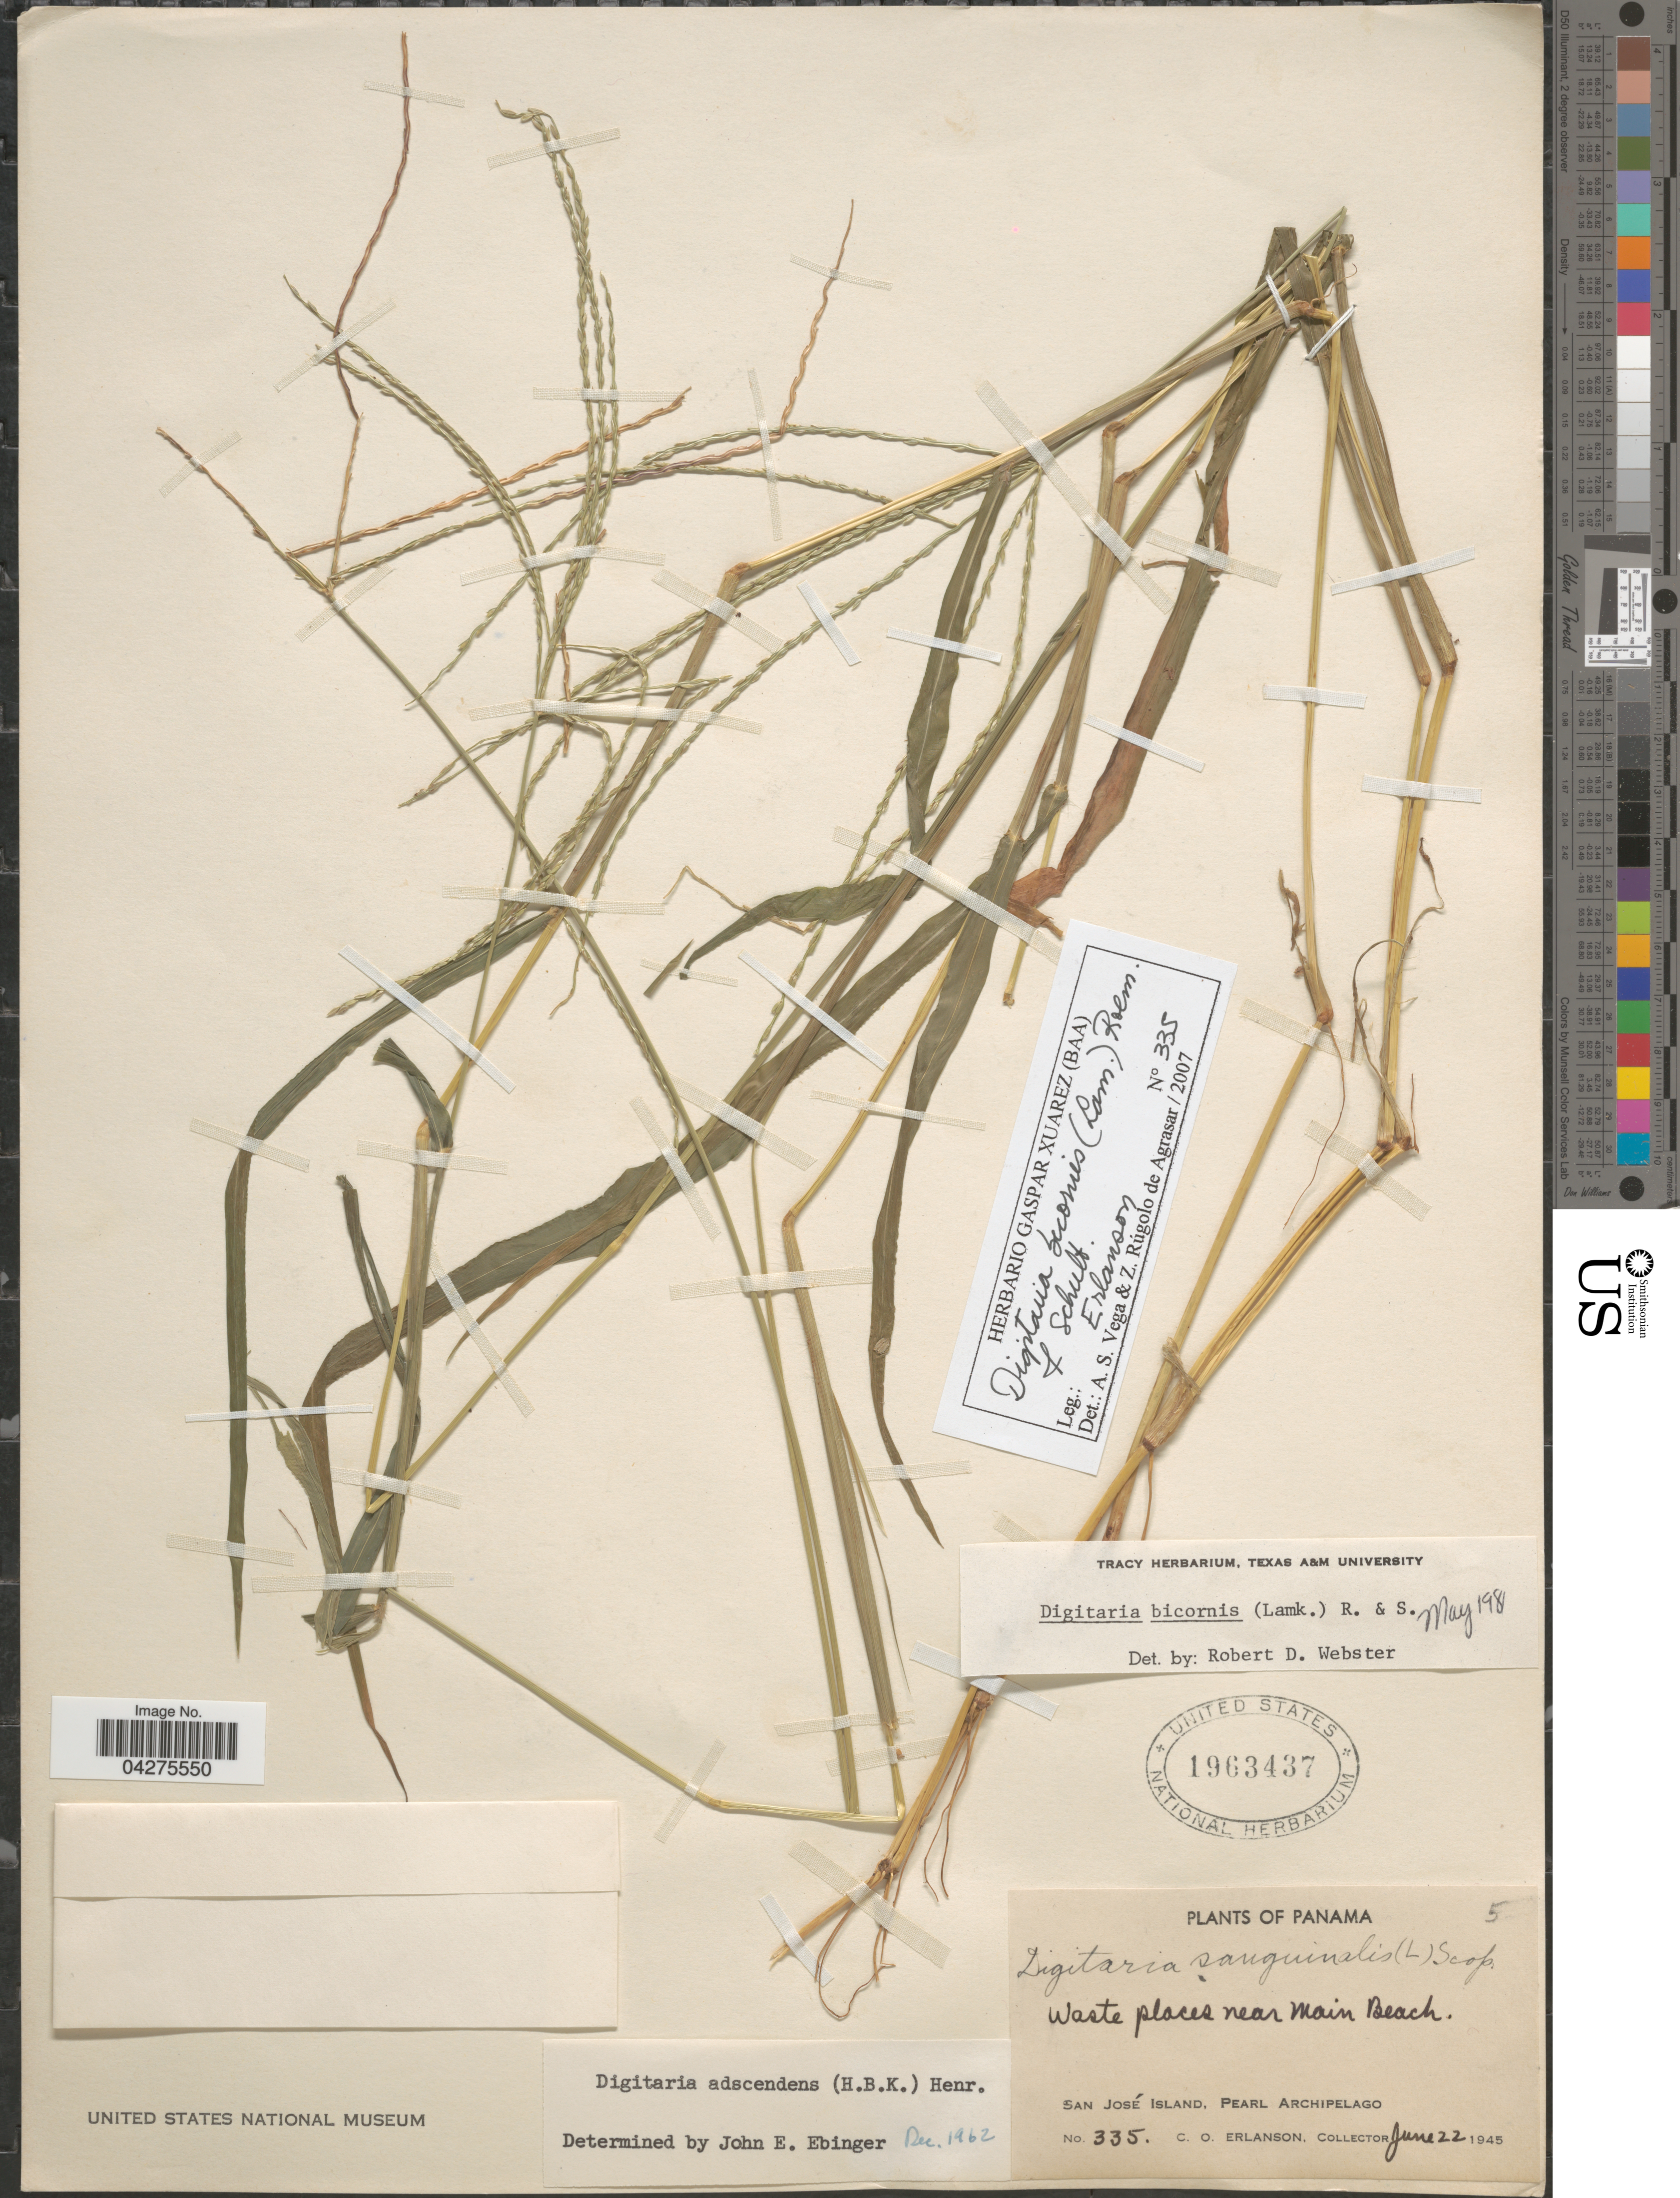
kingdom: Plantae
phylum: Tracheophyta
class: Liliopsida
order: Poales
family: Poaceae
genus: Digitaria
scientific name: Digitaria bicornis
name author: (Lam.) Roem. & Schult.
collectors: C. O. Erlanson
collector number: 335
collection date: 1945-06-22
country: Panama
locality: Waste places near Main Beach. San José Island, Pearl Archipelago.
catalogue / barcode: US 1963437